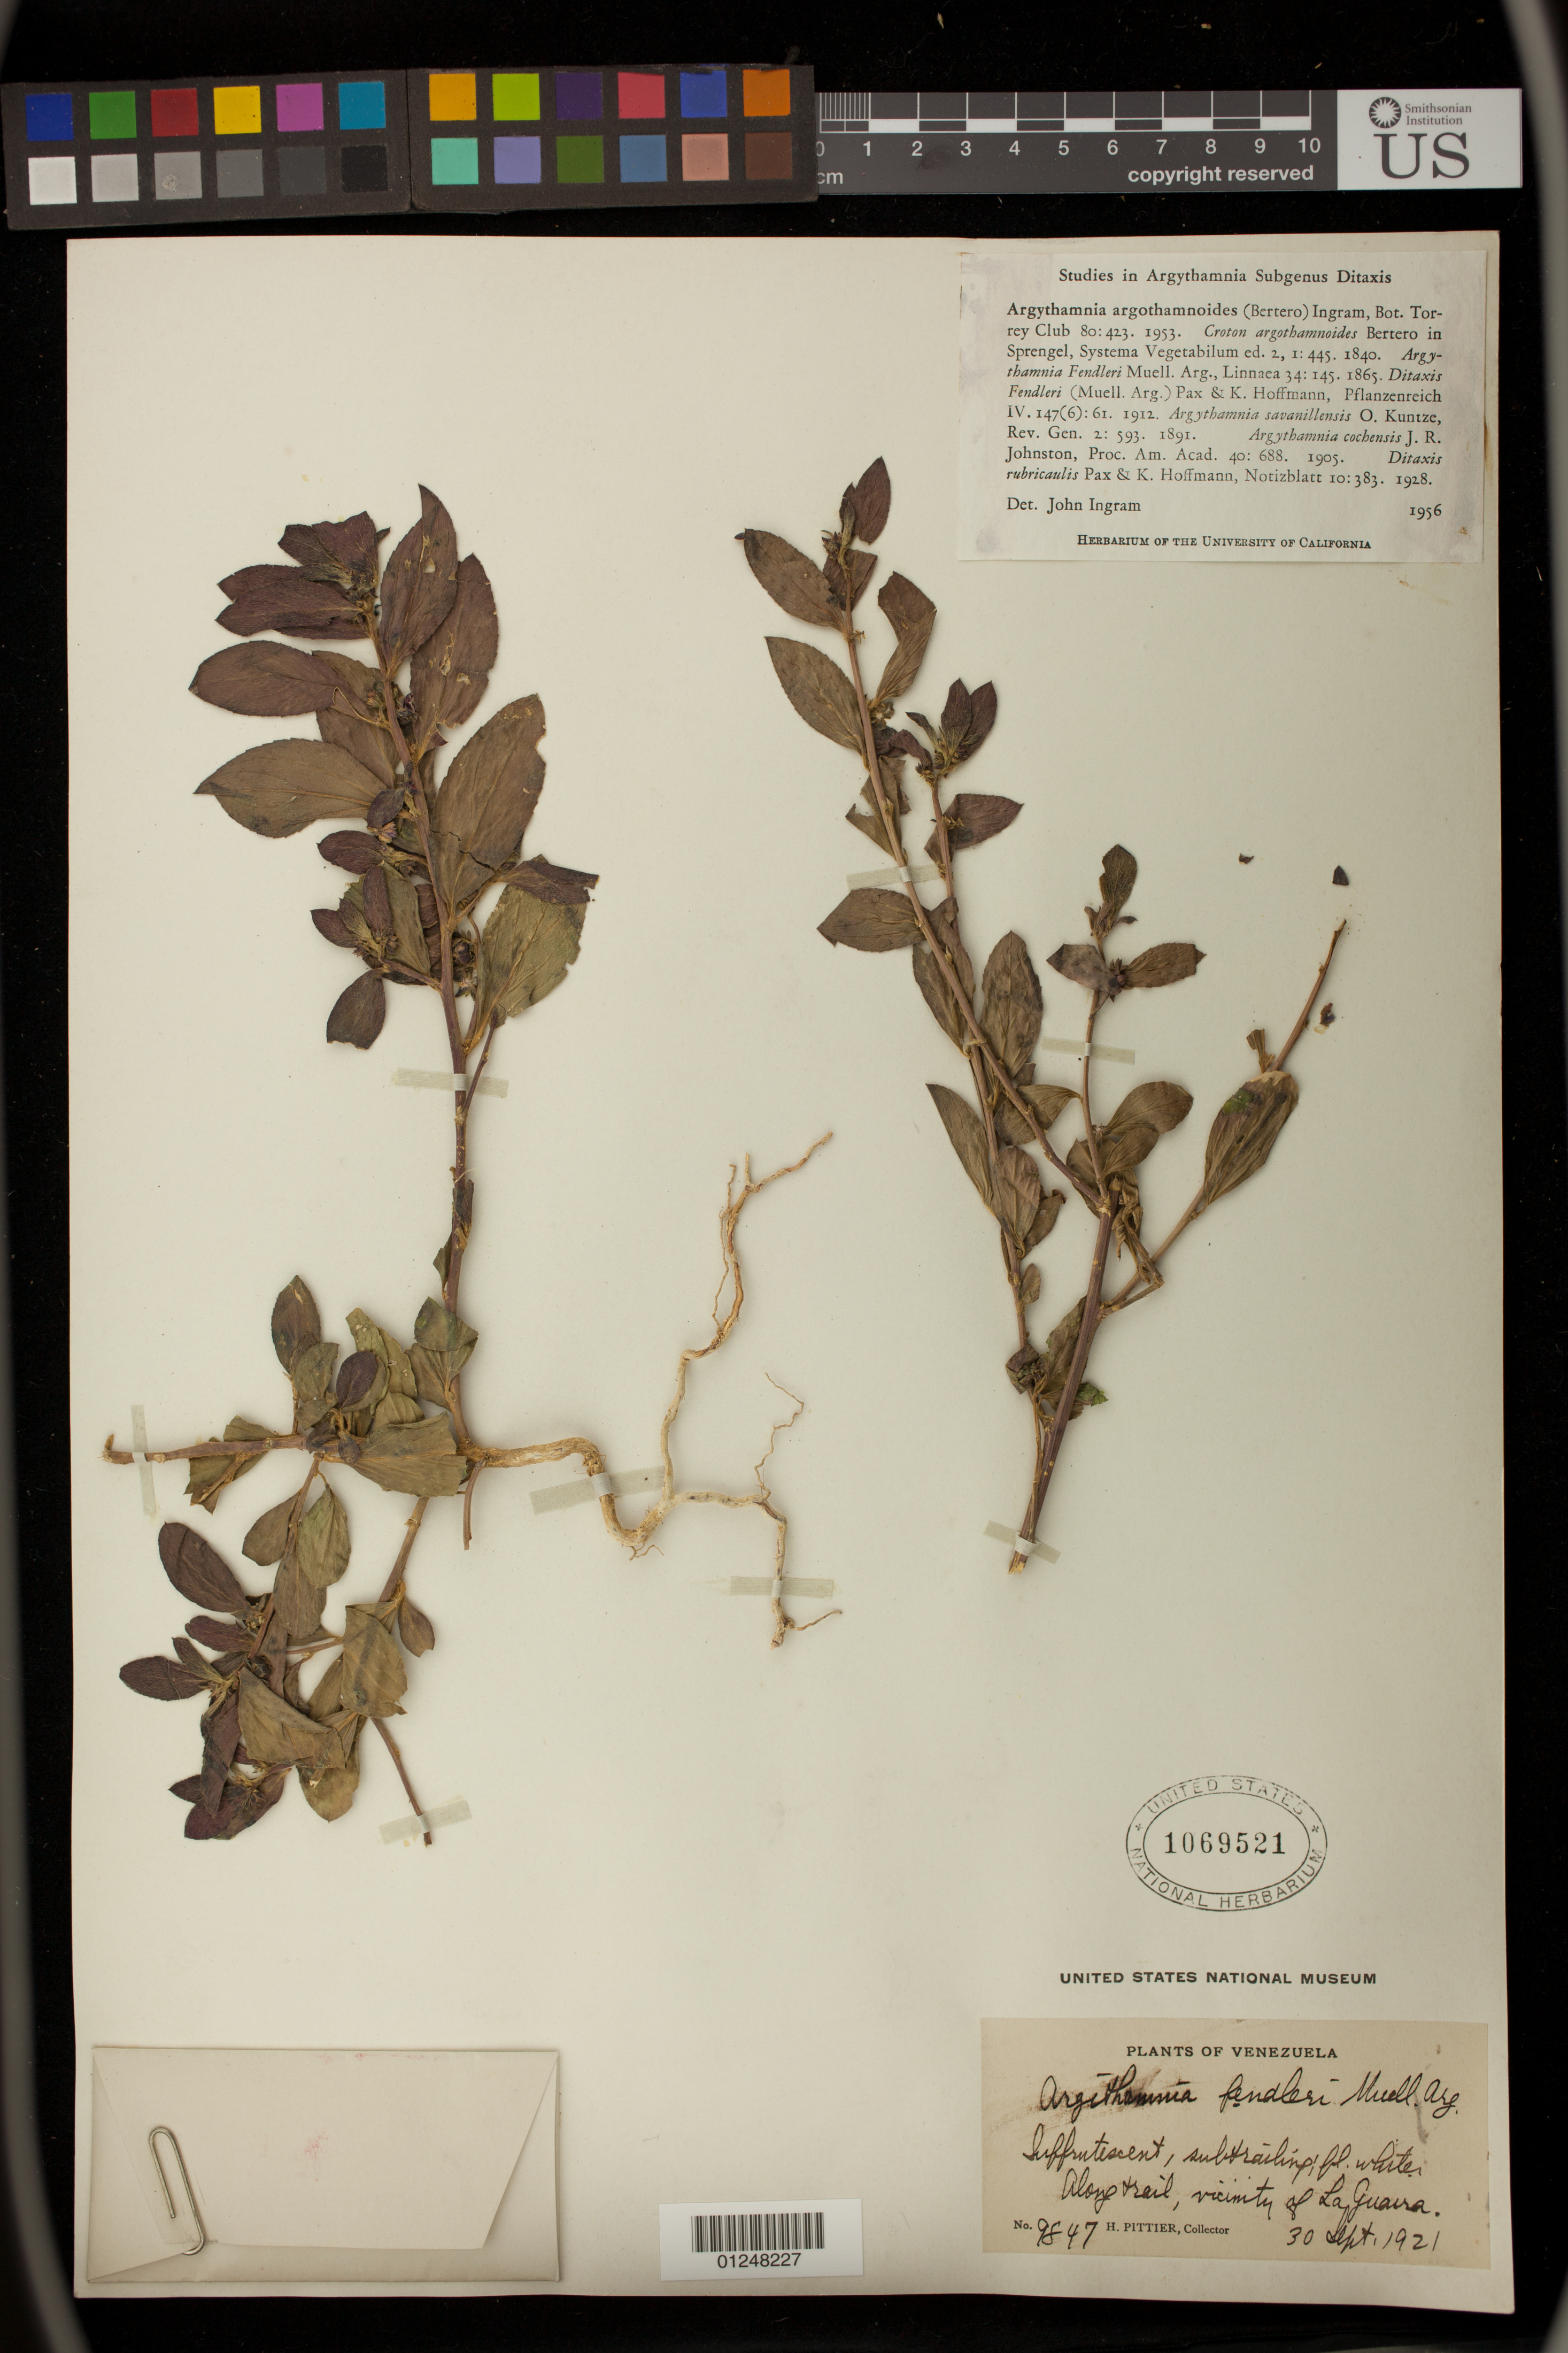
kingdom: Plantae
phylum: Tracheophyta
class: Magnoliopsida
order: Malpighiales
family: Euphorbiaceae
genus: Argythamnia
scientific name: Argythamnia argothamnoides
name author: (Bertero & Spreng.) J.W. Ingram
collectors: H. F. Pittier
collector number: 9847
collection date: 1921-09-30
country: Venezuela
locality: Along trail, vicinity of La Guaira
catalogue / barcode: US 1069521